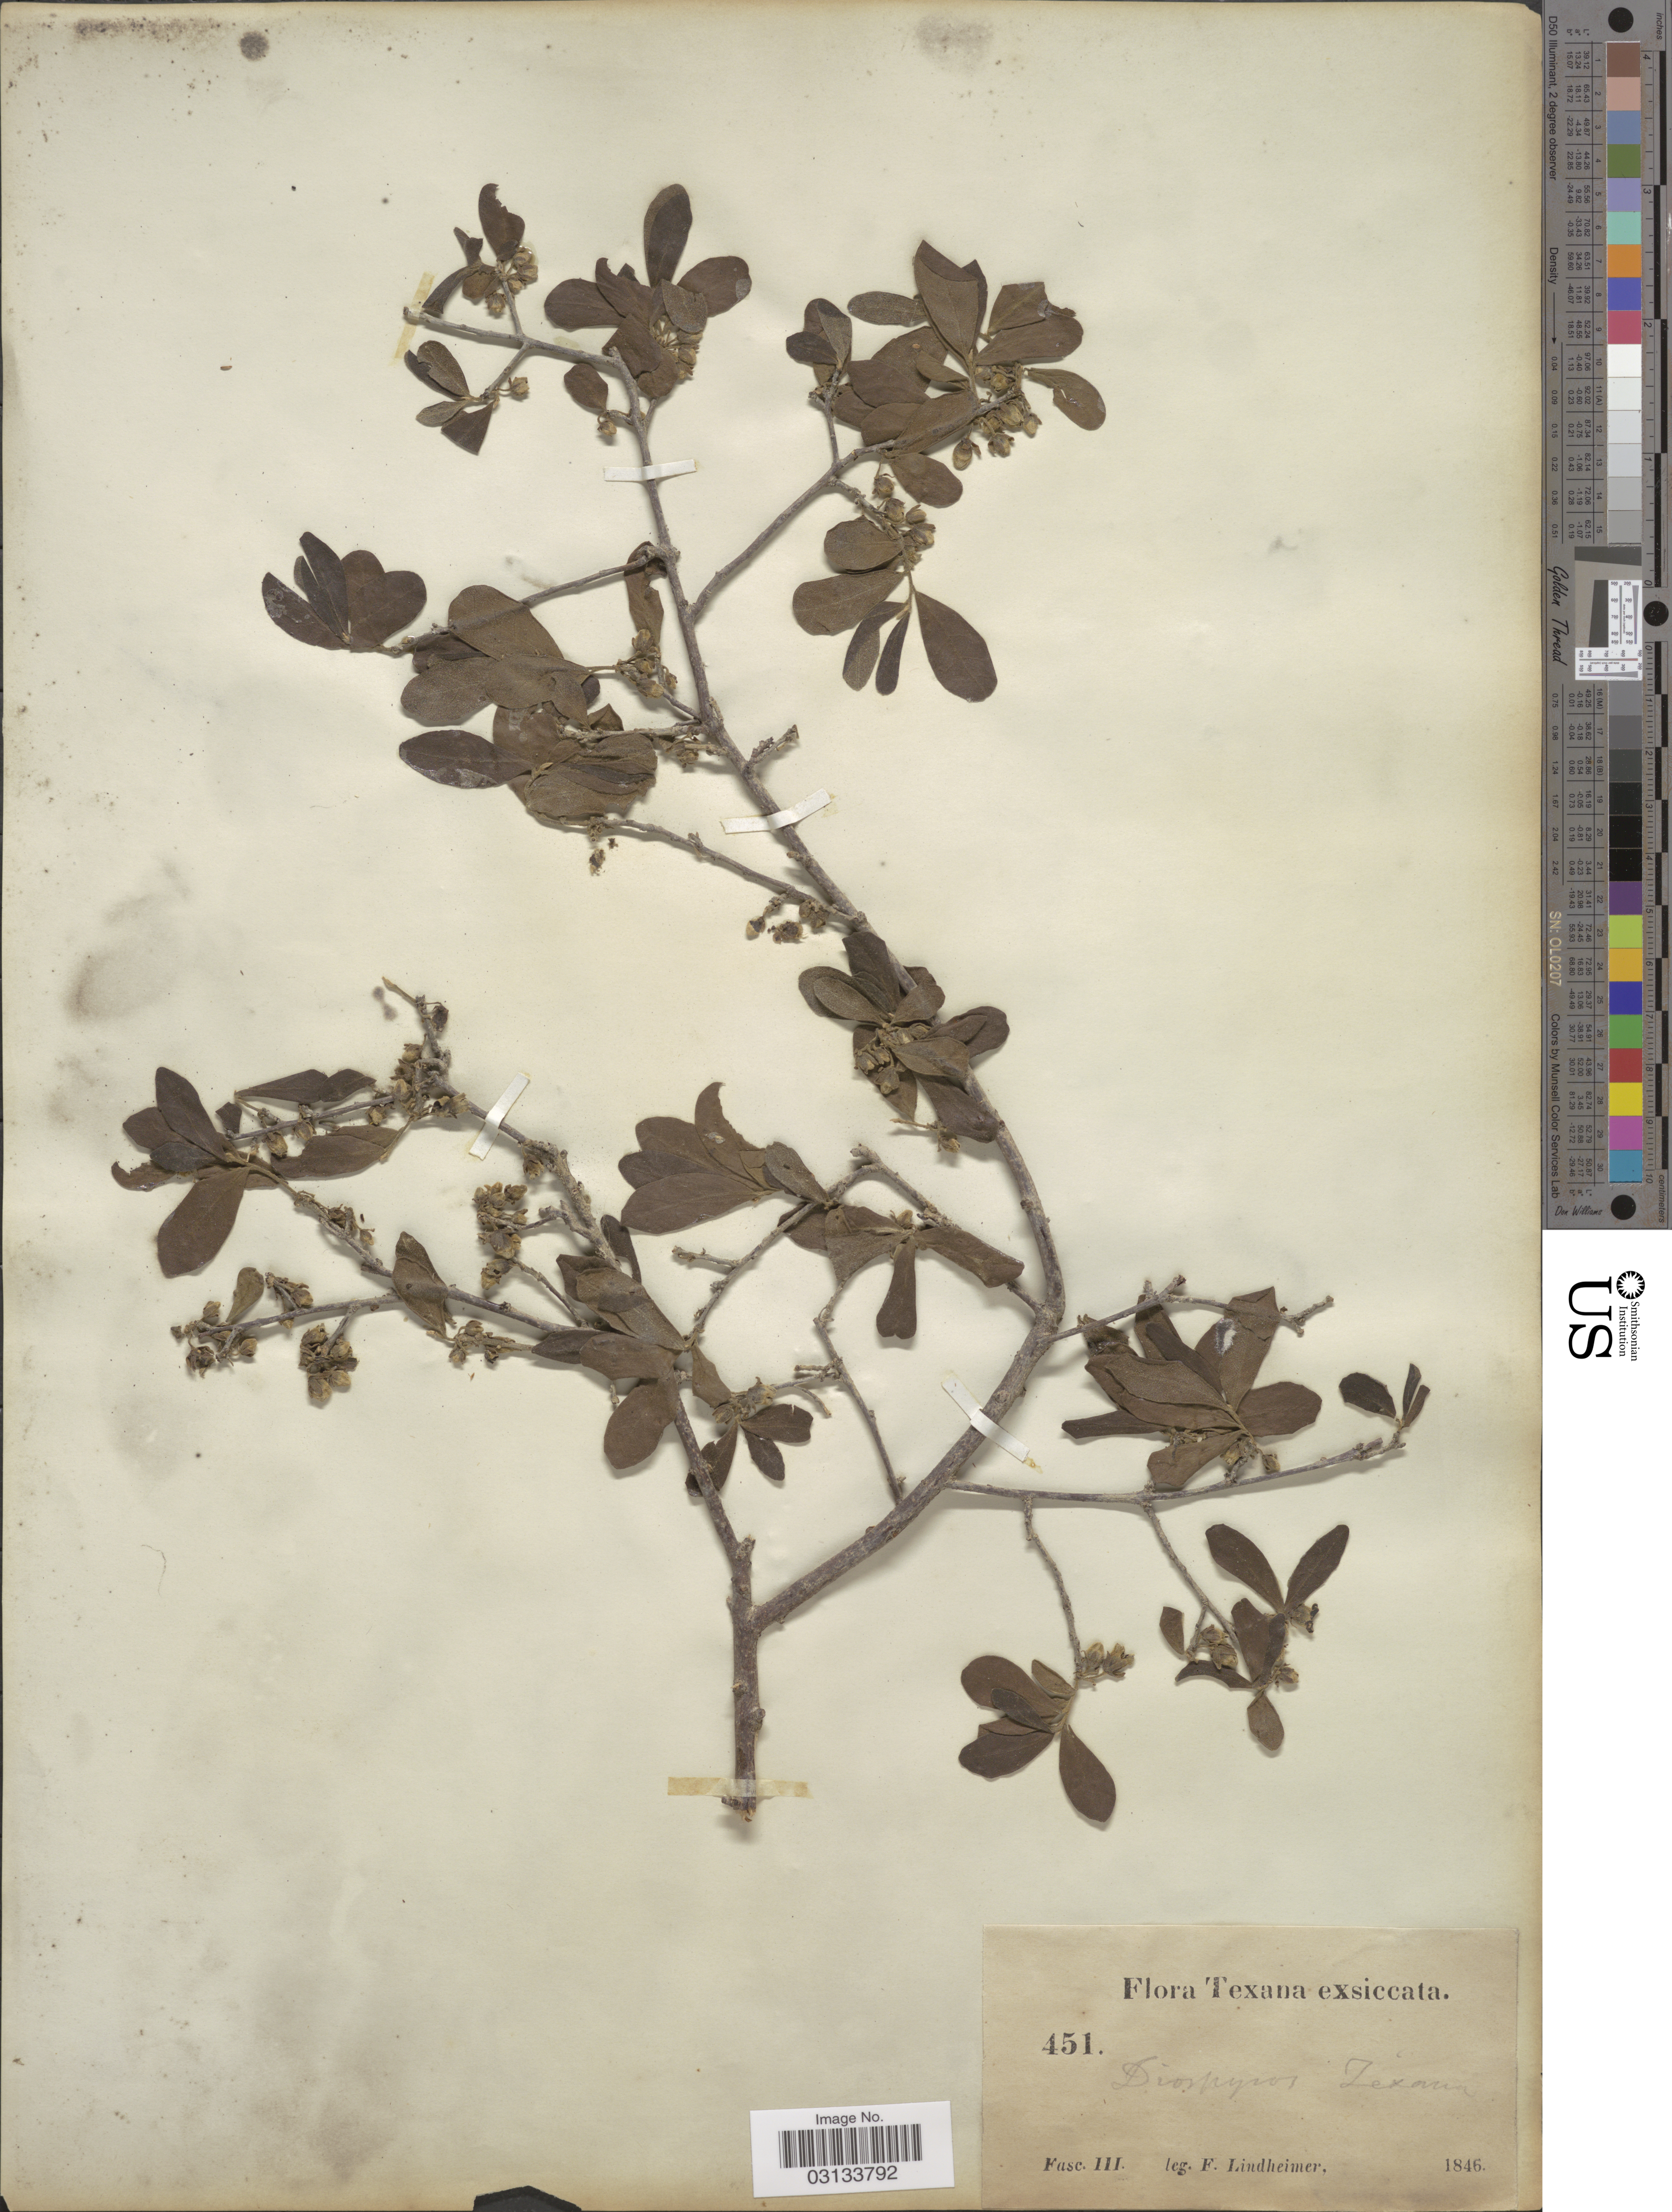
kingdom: Plantae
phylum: Tracheophyta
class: Magnoliopsida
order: Ericales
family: Ebenaceae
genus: Diospyros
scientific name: Diospyros texana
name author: Scheele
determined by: Strong, Mark T., (BOT), Smithsonian Institution - National Museum of Natural History (UNITED STATES)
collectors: F. Lindheimer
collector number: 451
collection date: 1846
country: United States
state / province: Texas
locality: Fasc. III.